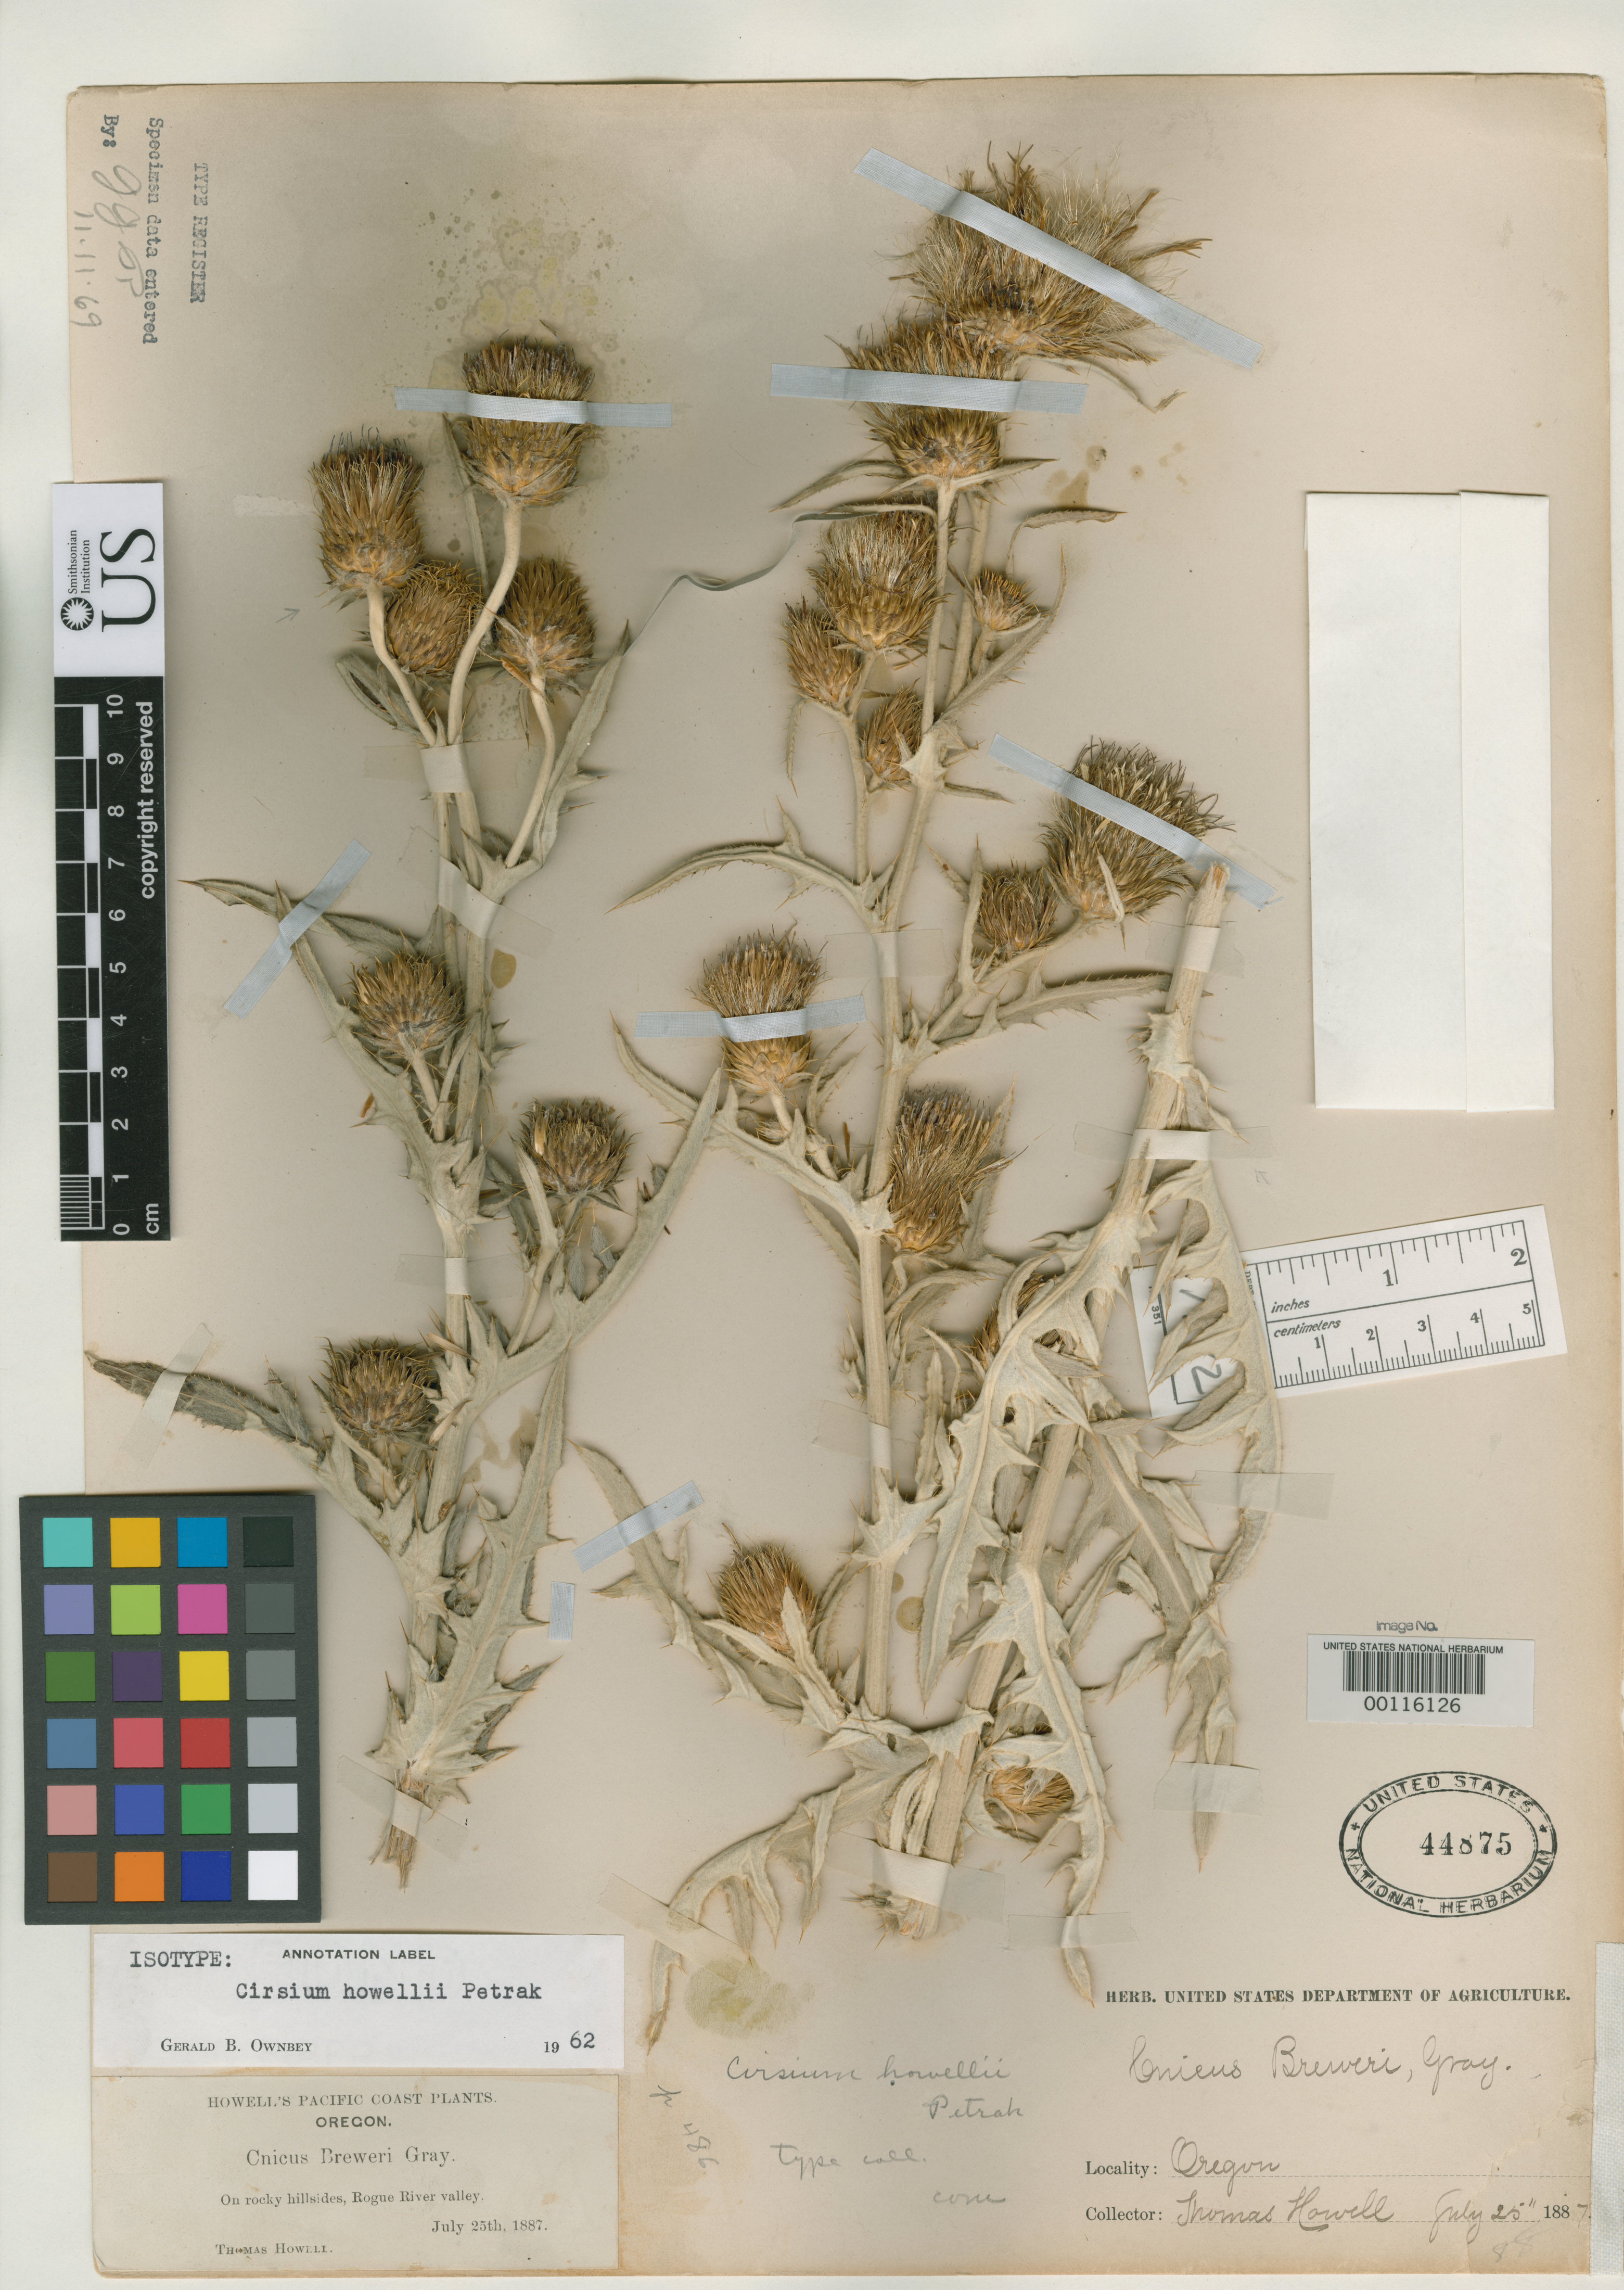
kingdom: Plantae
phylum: Tracheophyta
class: Magnoliopsida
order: Asterales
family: Asteraceae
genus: Cirsium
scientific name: Cirsium howellii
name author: Petr.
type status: Isotype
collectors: T. J. Howell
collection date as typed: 25 Jul 1887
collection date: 1887-07-25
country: United States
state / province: Oregon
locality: Rogue River Valley.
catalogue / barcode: US 44875